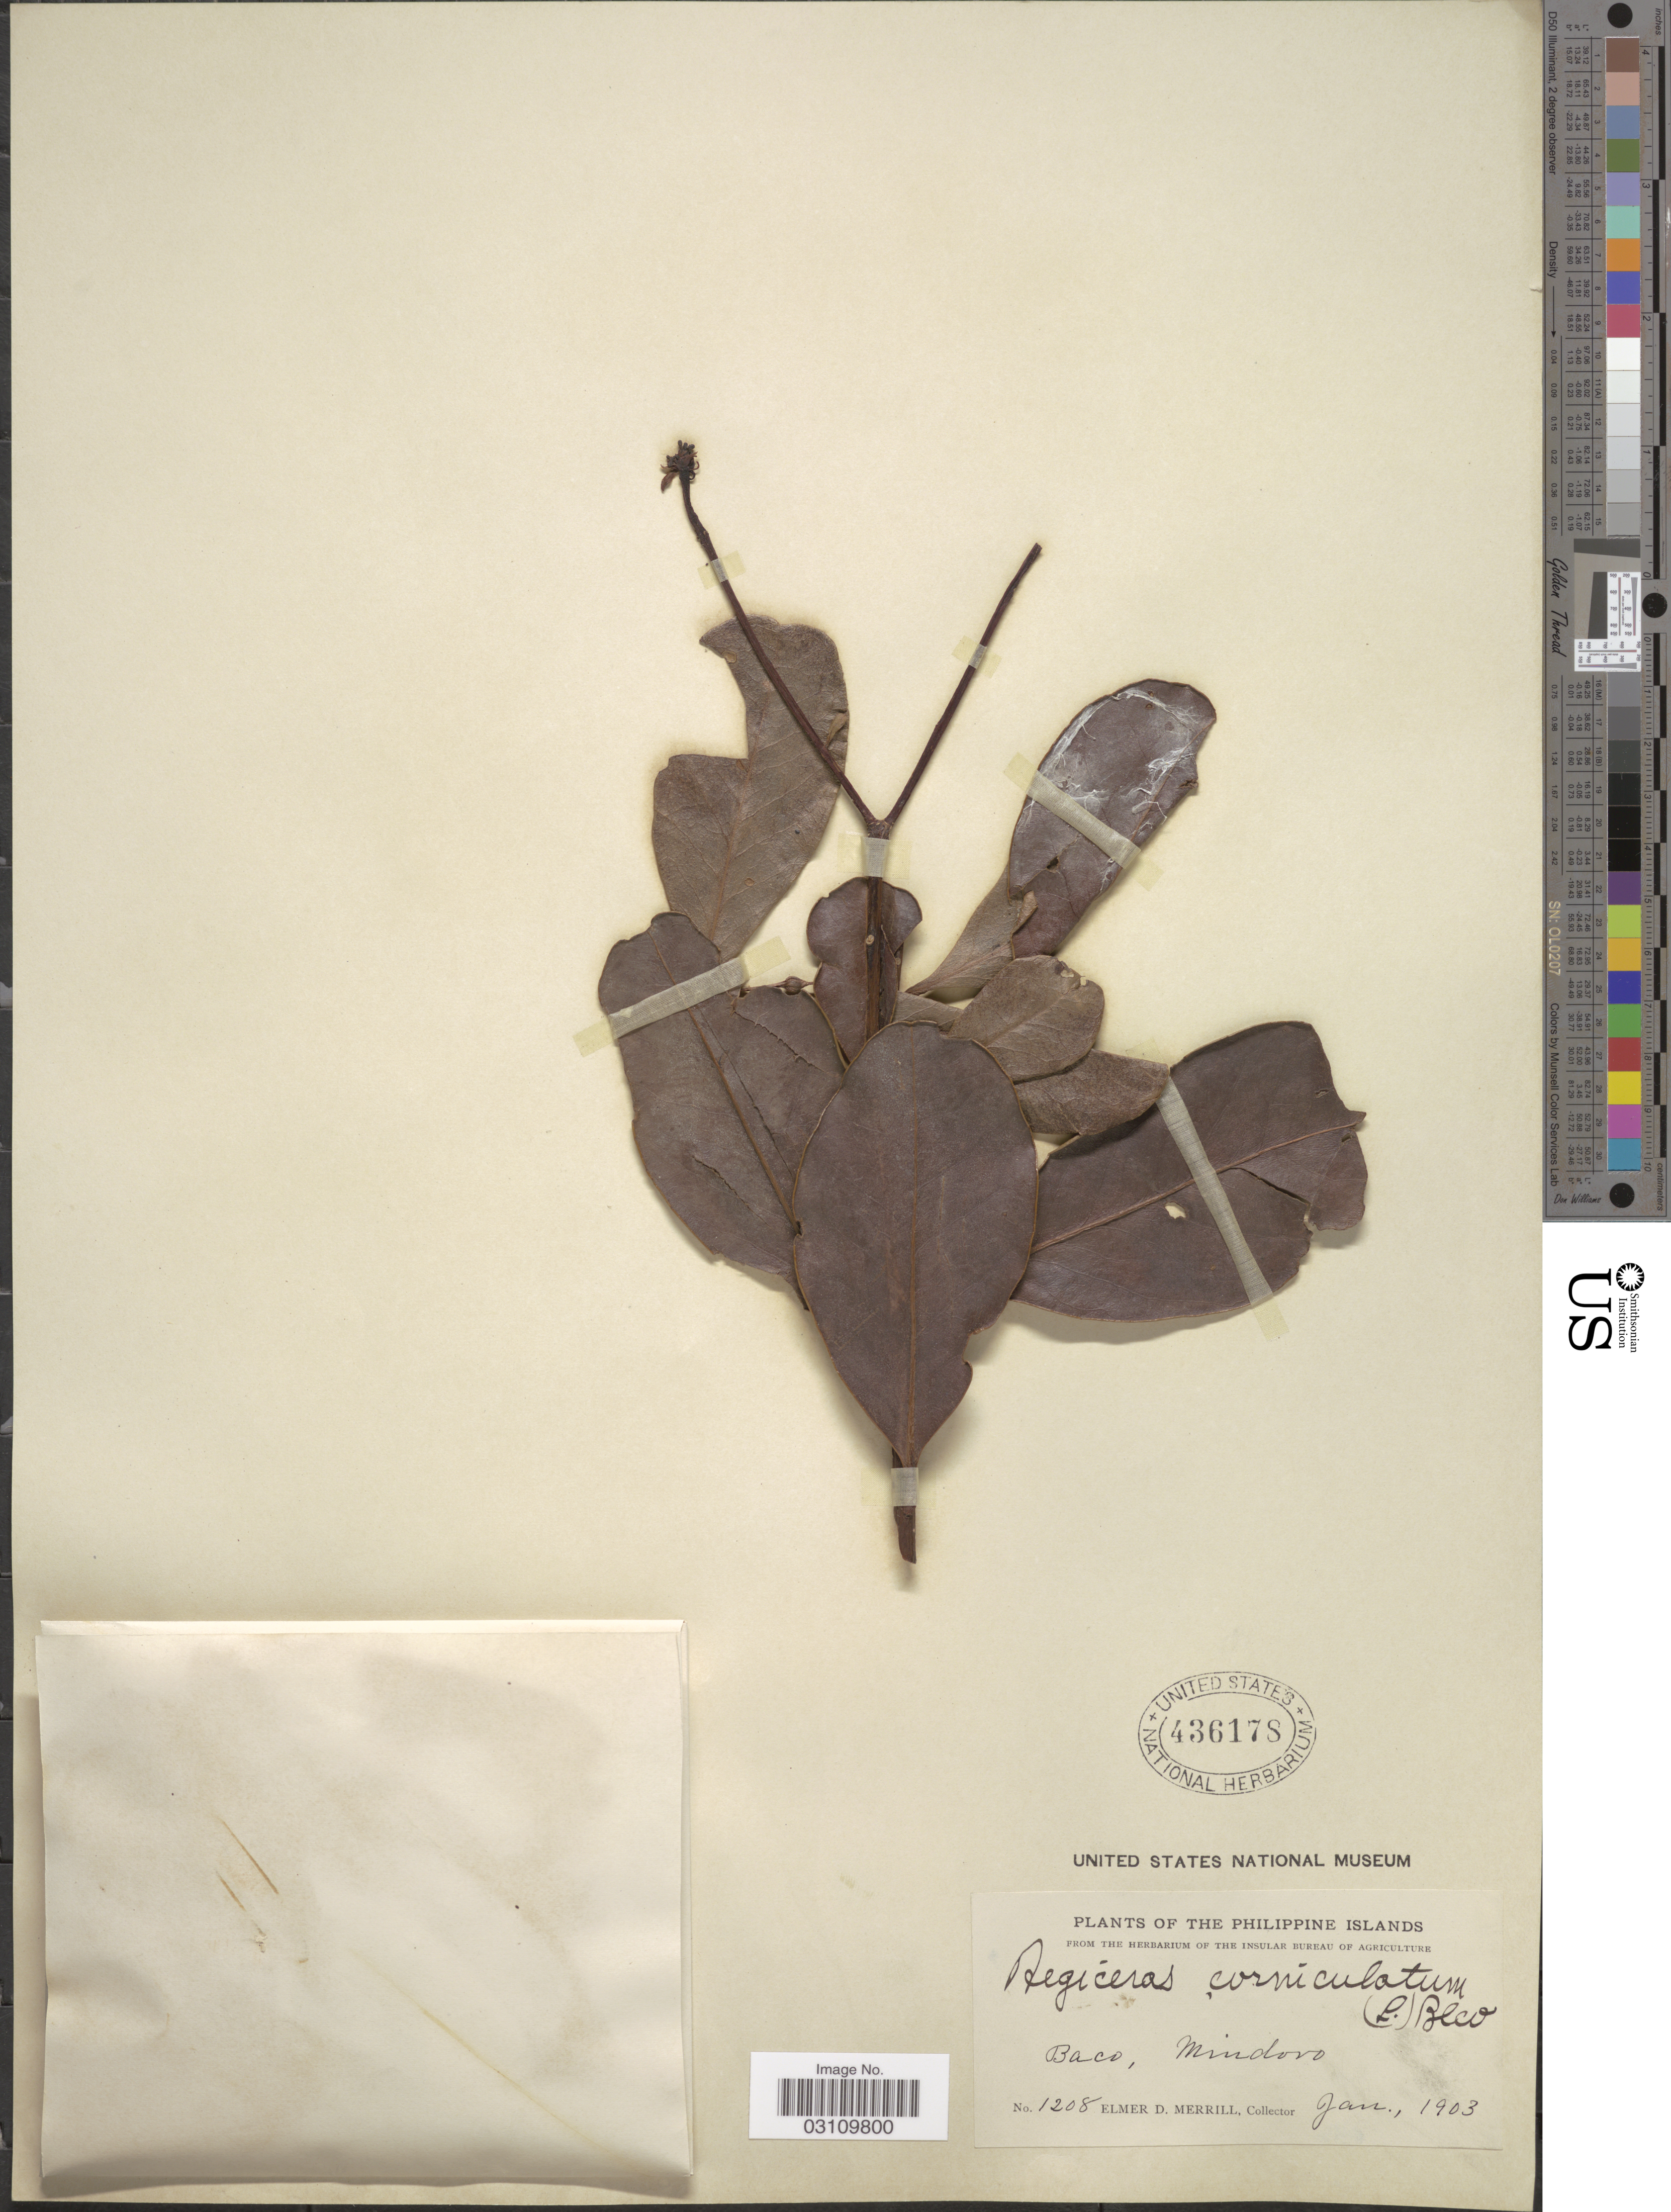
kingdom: Plantae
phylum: Tracheophyta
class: Magnoliopsida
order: Ericales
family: Primulaceae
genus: Aegiceras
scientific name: Aegiceras corniculatum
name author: (L.) Blanco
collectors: E. D. Merrill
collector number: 1208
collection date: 1903-01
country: Philippines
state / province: Mimaropa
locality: The Philippine Islands, Baco, Mindoro.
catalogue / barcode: US 436178